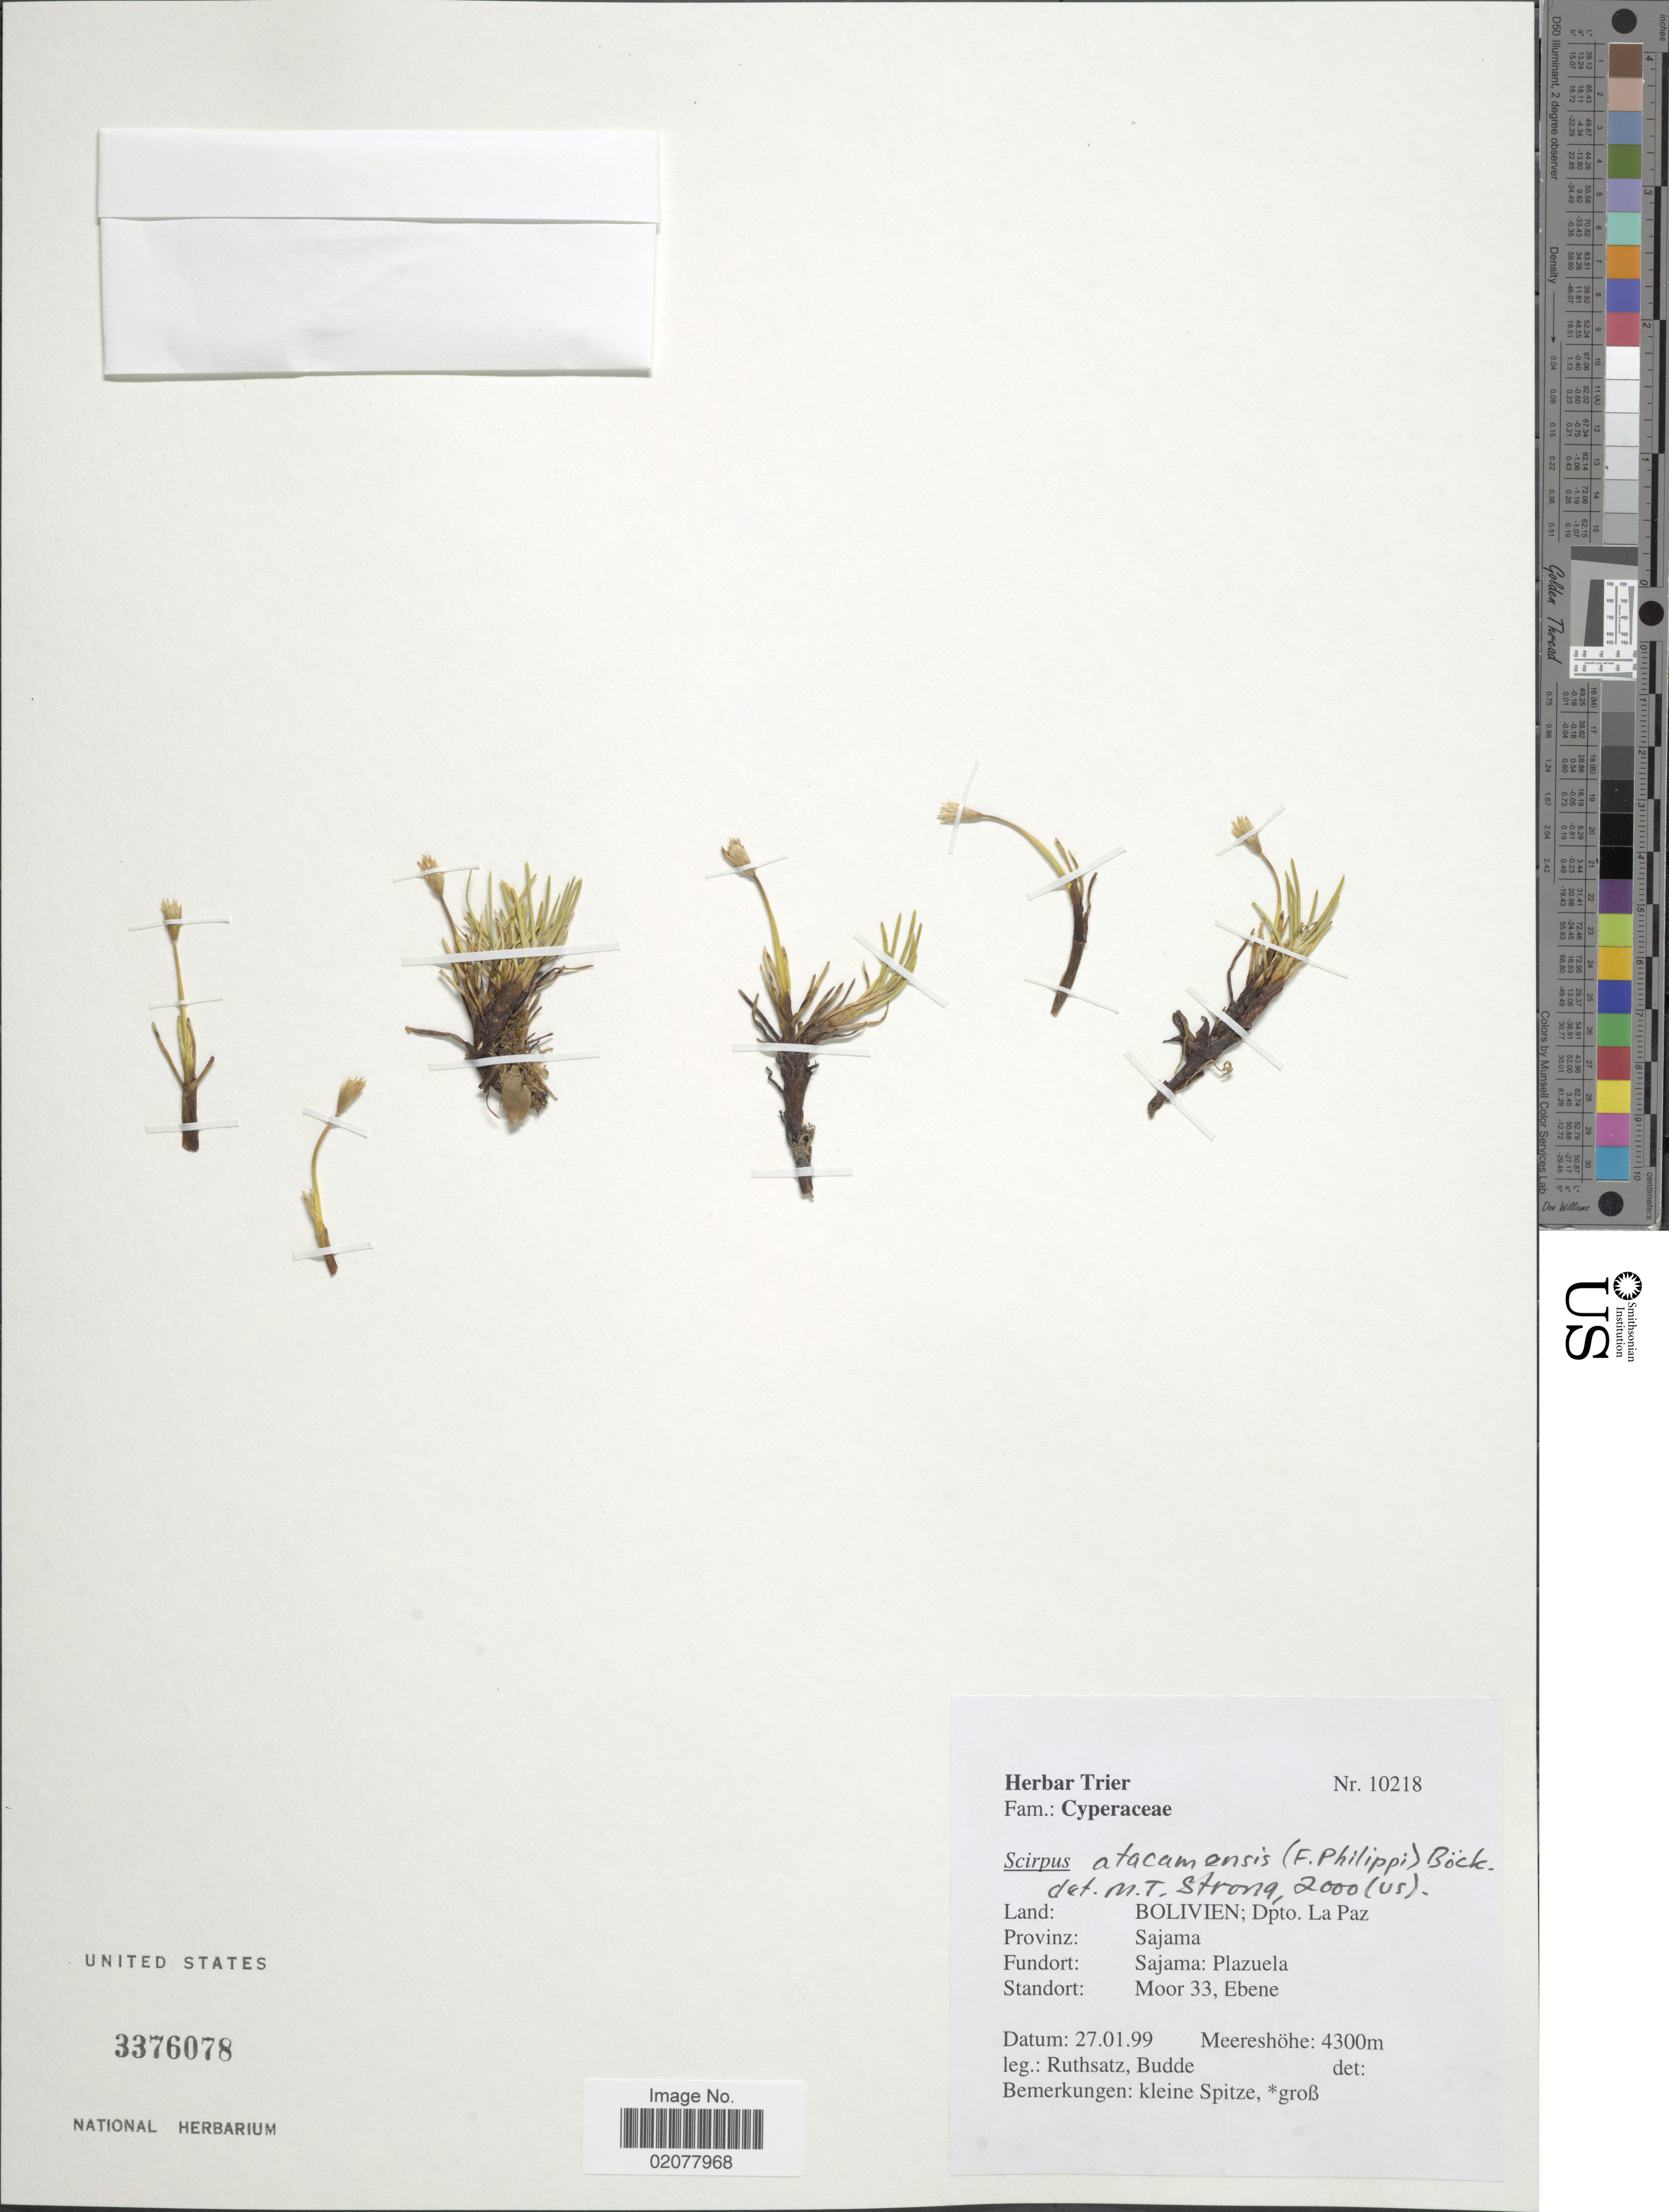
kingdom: Plantae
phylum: Tracheophyta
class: Liliopsida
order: Poales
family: Cyperaceae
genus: Zameioscirpus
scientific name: Zameioscirpus atacamensis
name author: (F. Phil.) Dhooge & Goetgh.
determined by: Strong, Mark T., (BOT), Smithsonian Institution - National Museum of Natural History (UNITED STATES)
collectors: B. Ruthsatz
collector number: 10218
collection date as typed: Transcribed d/m/y: 27/1/99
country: Bolivia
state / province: La Paz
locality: Bolivien; Dpto. La Paz. Provinz: Sajama. Sajama: Plazuela. Moor 33, Ebene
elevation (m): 4300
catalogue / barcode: US 3376078